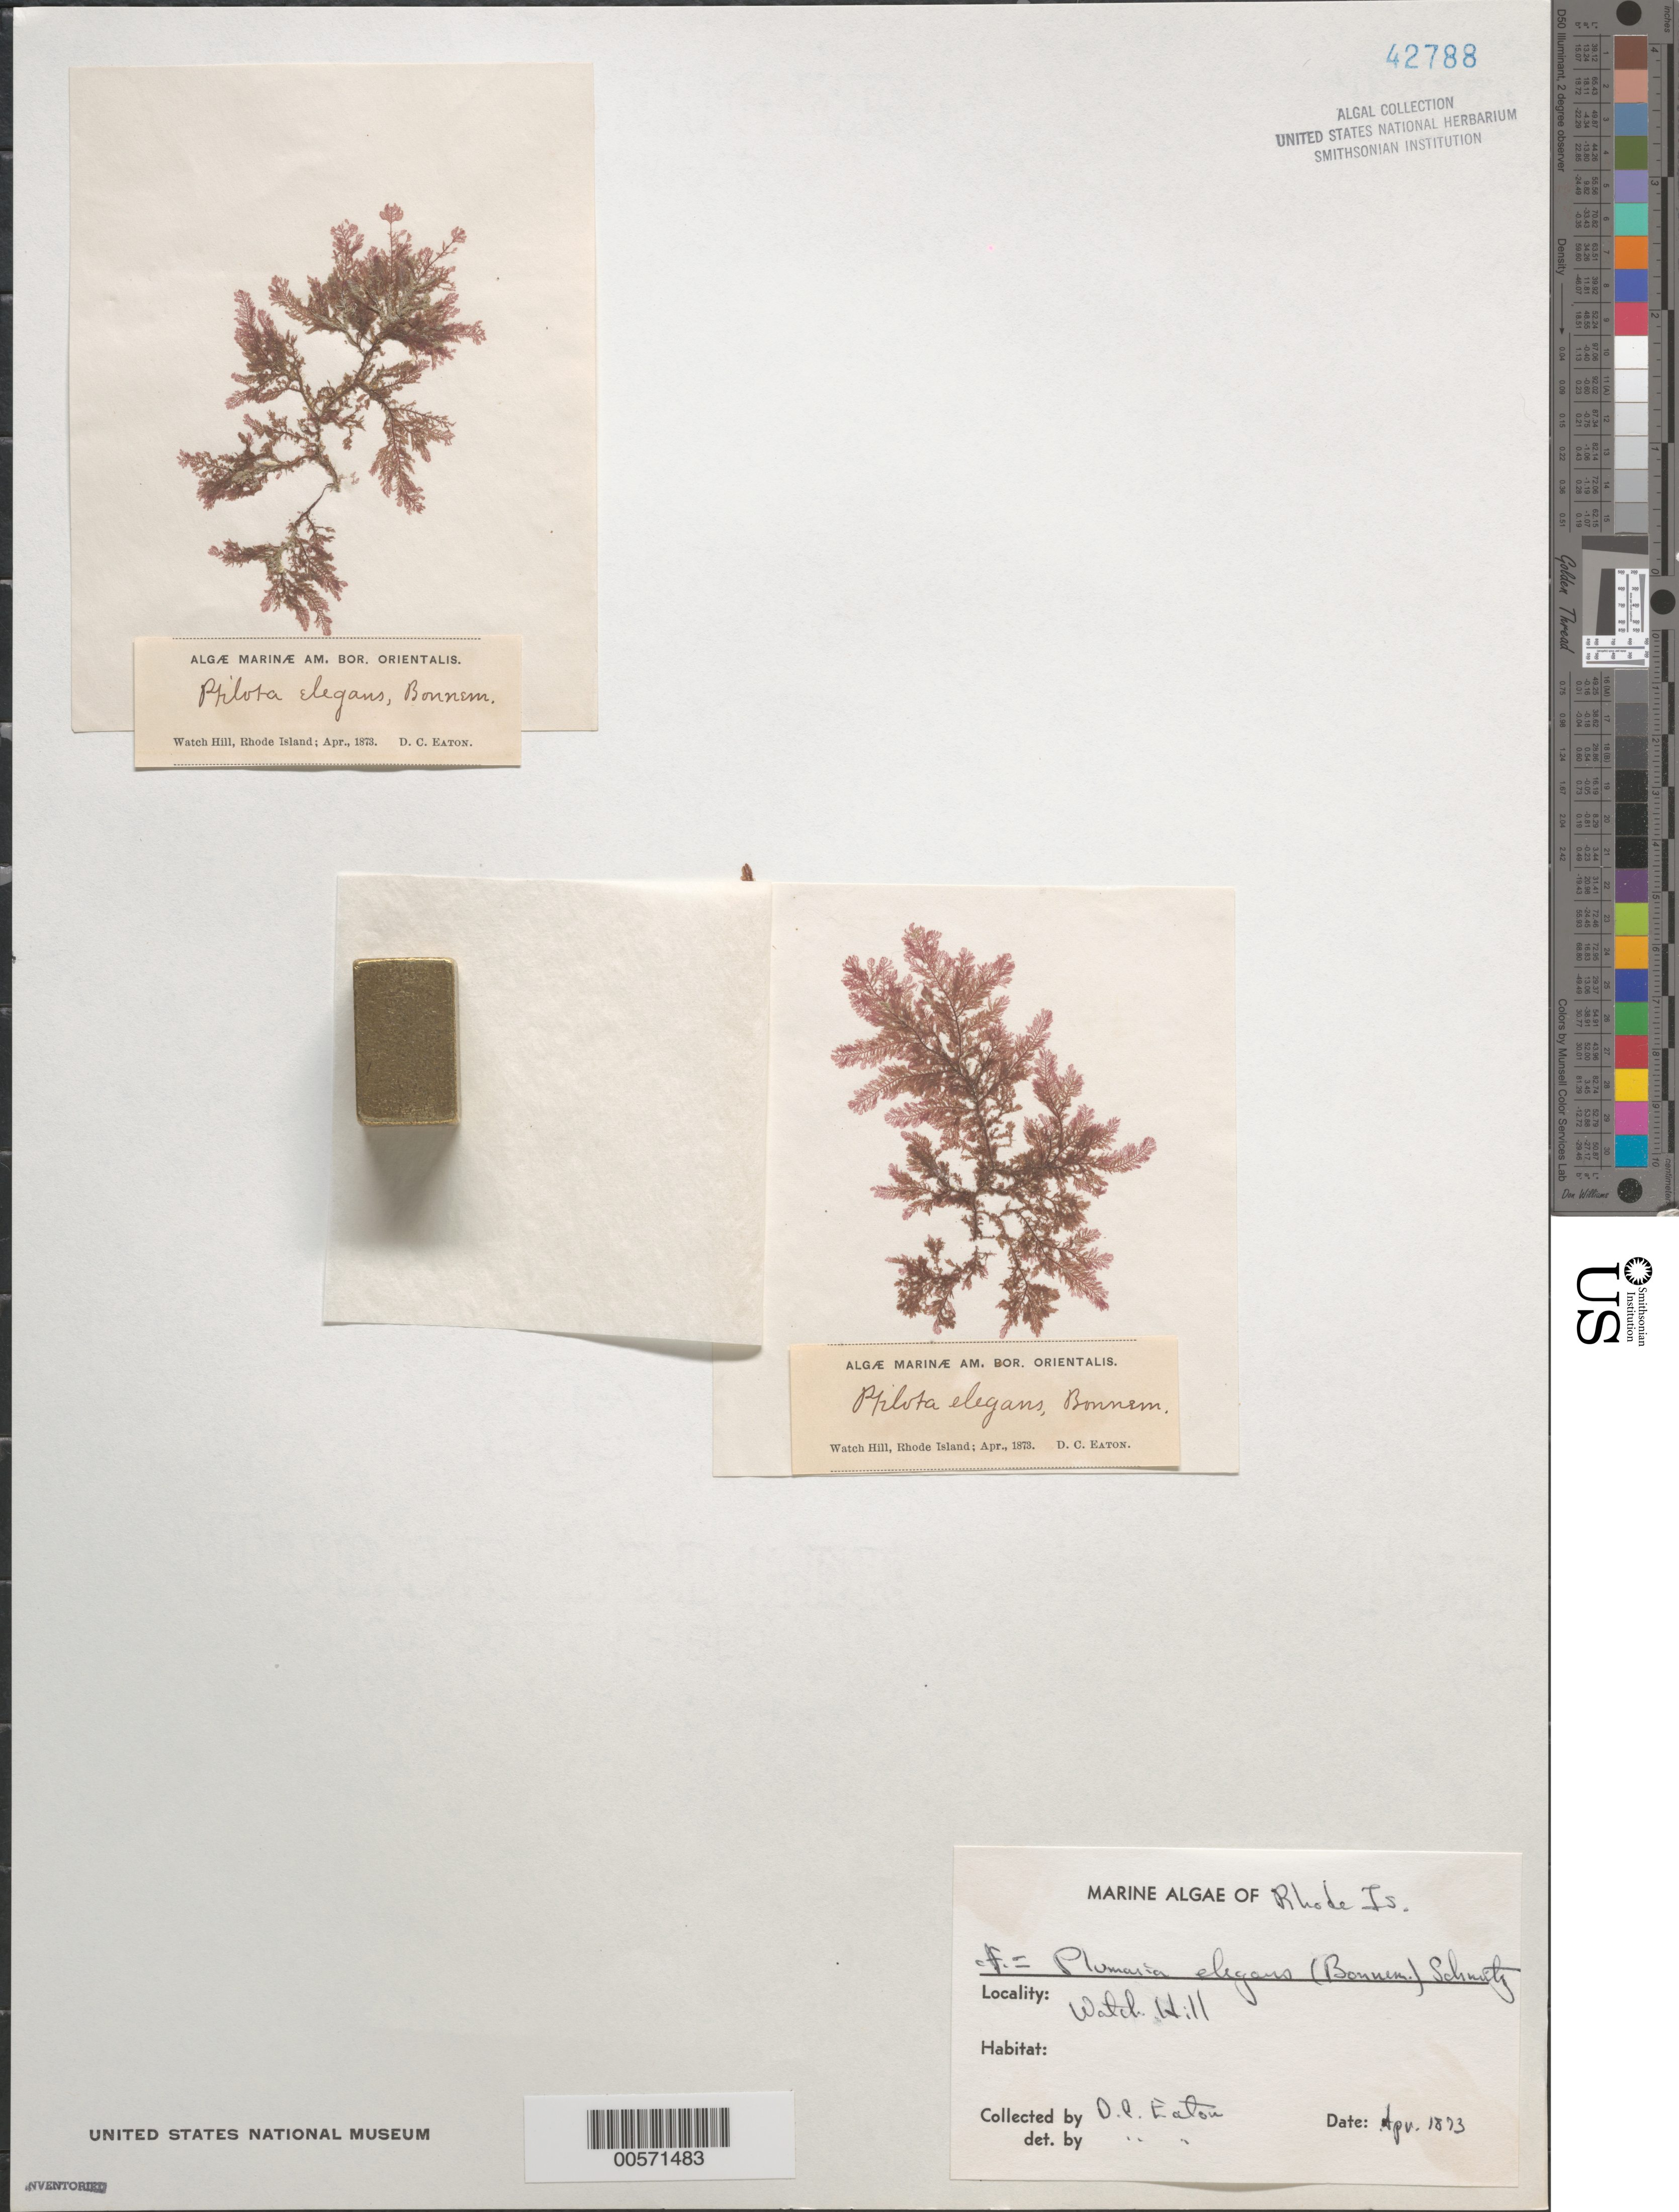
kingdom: Plantae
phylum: Rhodophyta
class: Florideophyceae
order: Ceramiales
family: Wrangeliaceae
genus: Plumaria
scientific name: Plumaria plumosa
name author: (Hudson) Kuntze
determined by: Algae name updating Project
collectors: D. C. Eaton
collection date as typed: Apr 1873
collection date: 1873-04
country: United States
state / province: Rhode Island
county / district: Washington County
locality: Watch Hill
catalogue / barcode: US 42788